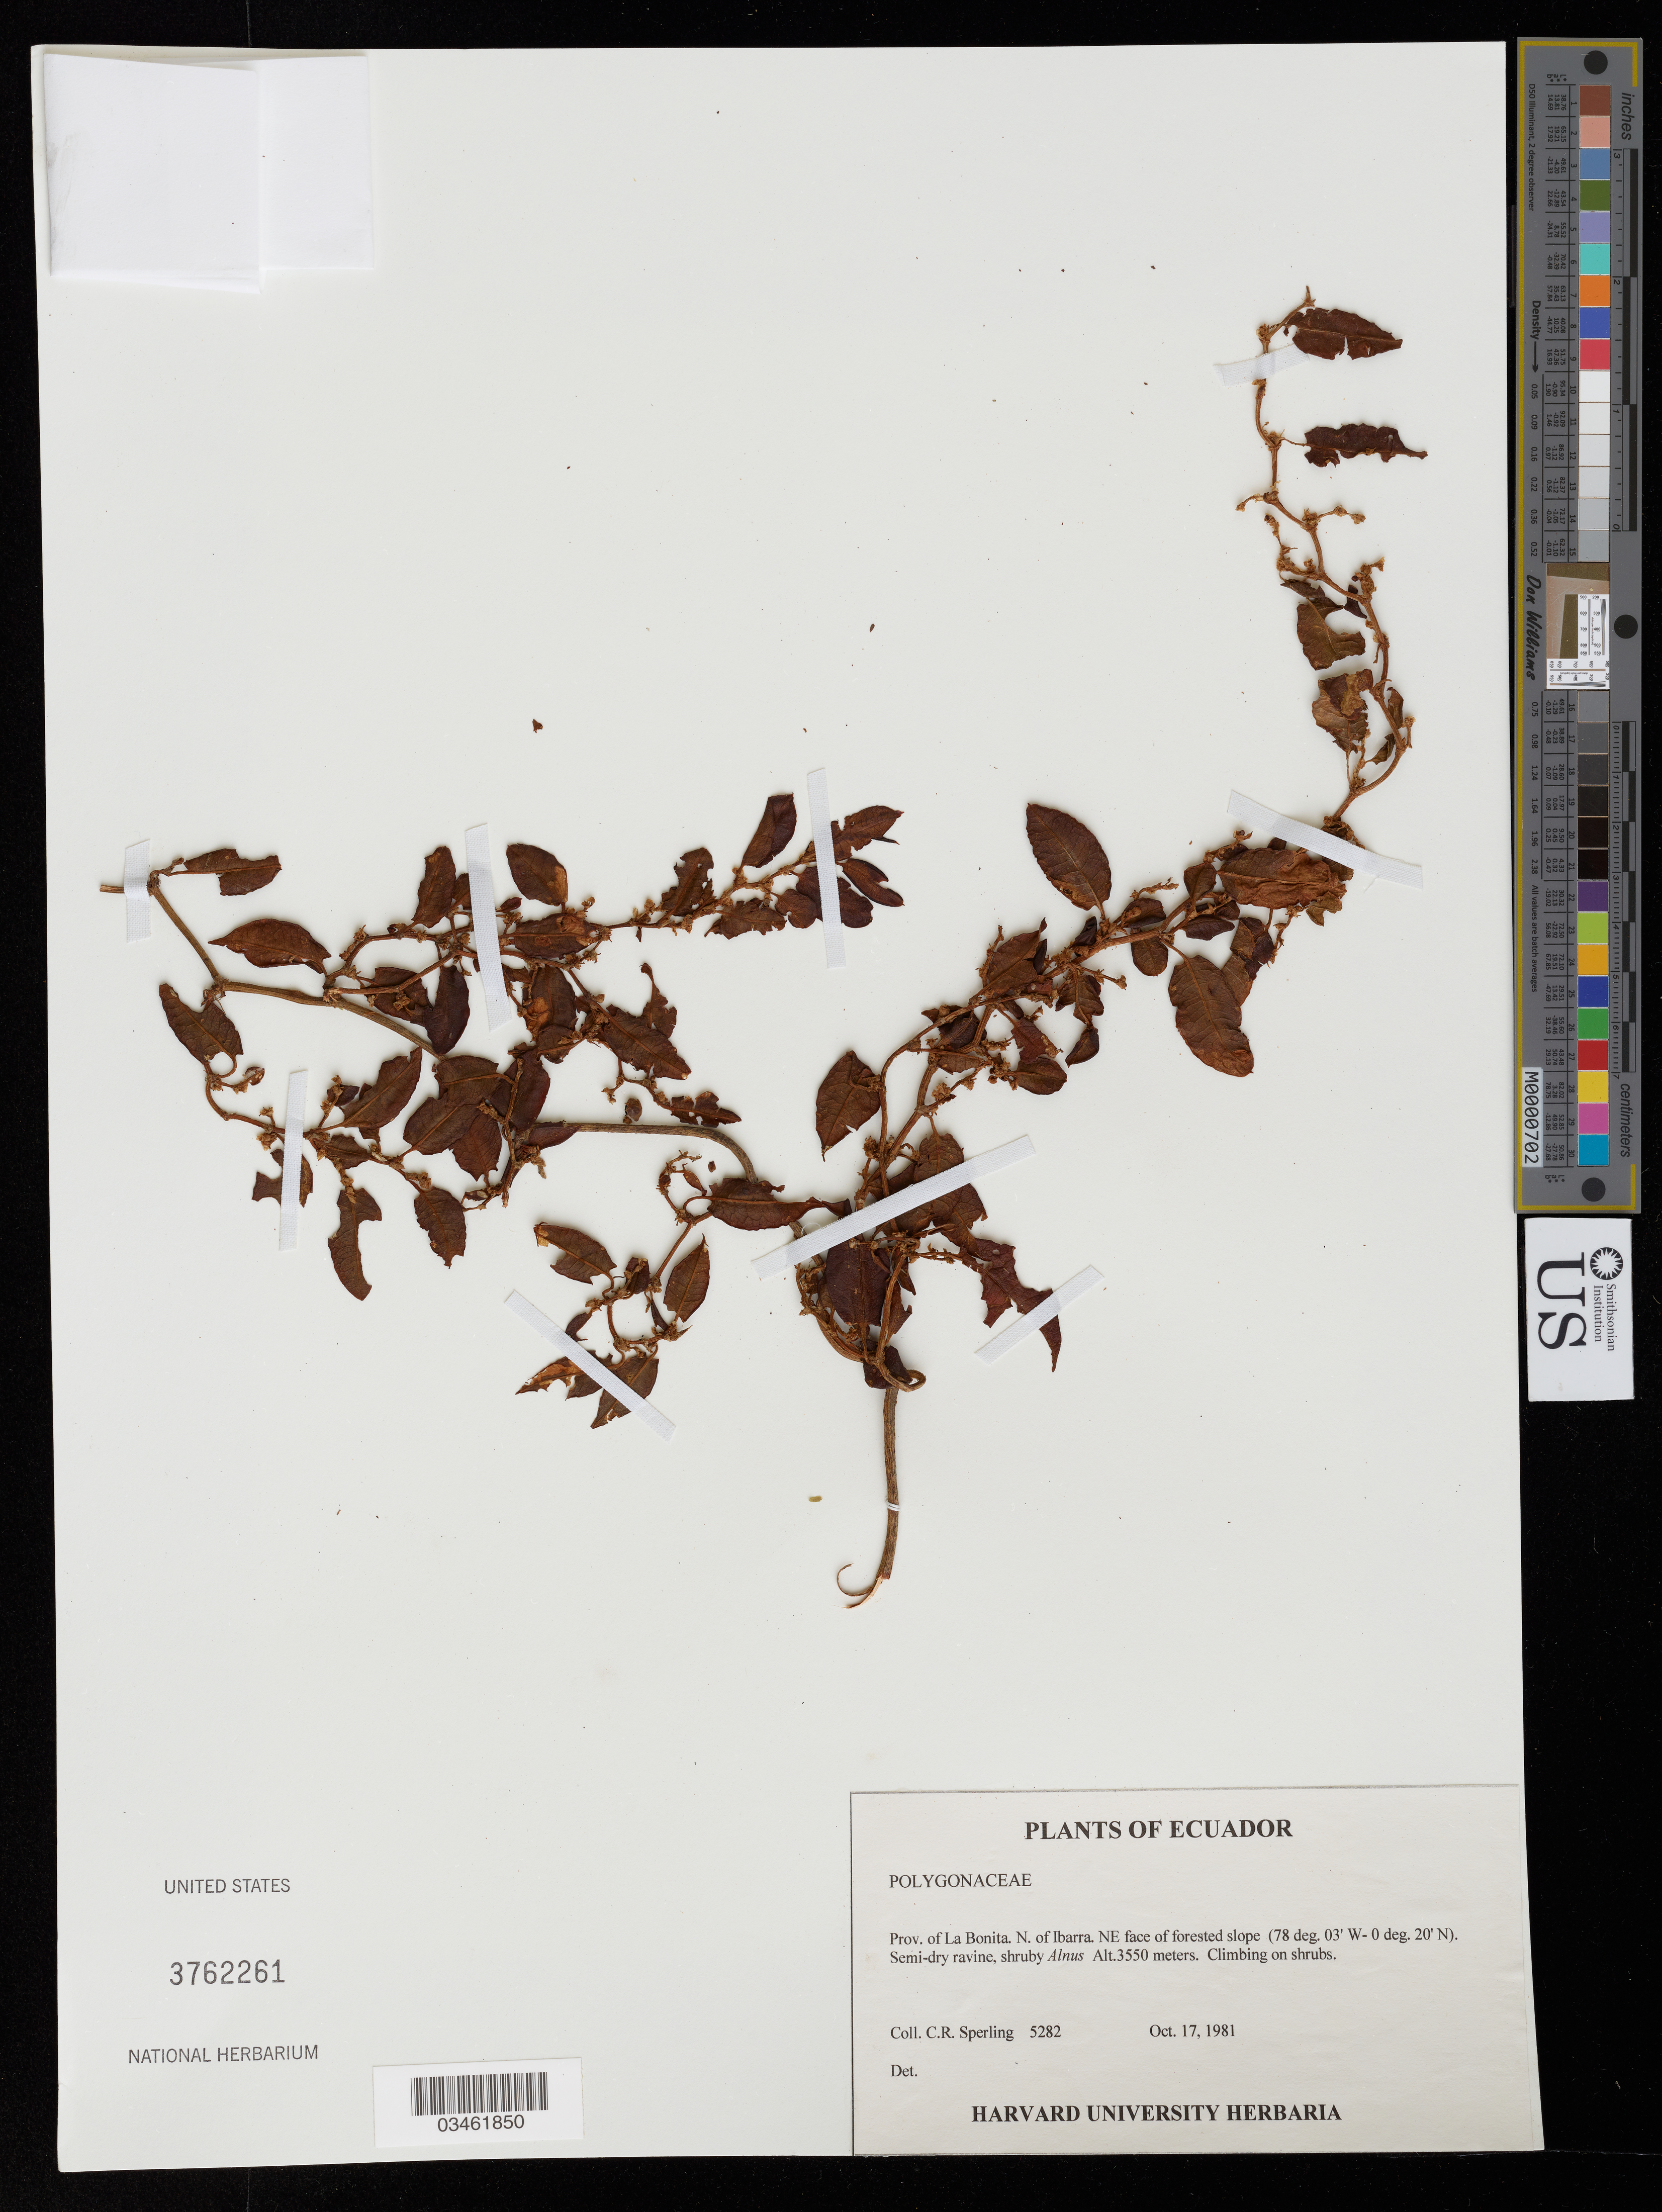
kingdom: Plantae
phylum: Tracheophyta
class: Magnoliopsida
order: Caryophyllales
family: Polygonaceae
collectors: C. R. Sperling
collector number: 5282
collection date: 1981-10-17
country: Ecuador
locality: Prov. of La Bonita. N. of Ibarra. NE face of forested slope.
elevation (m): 3550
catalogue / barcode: US 3762261